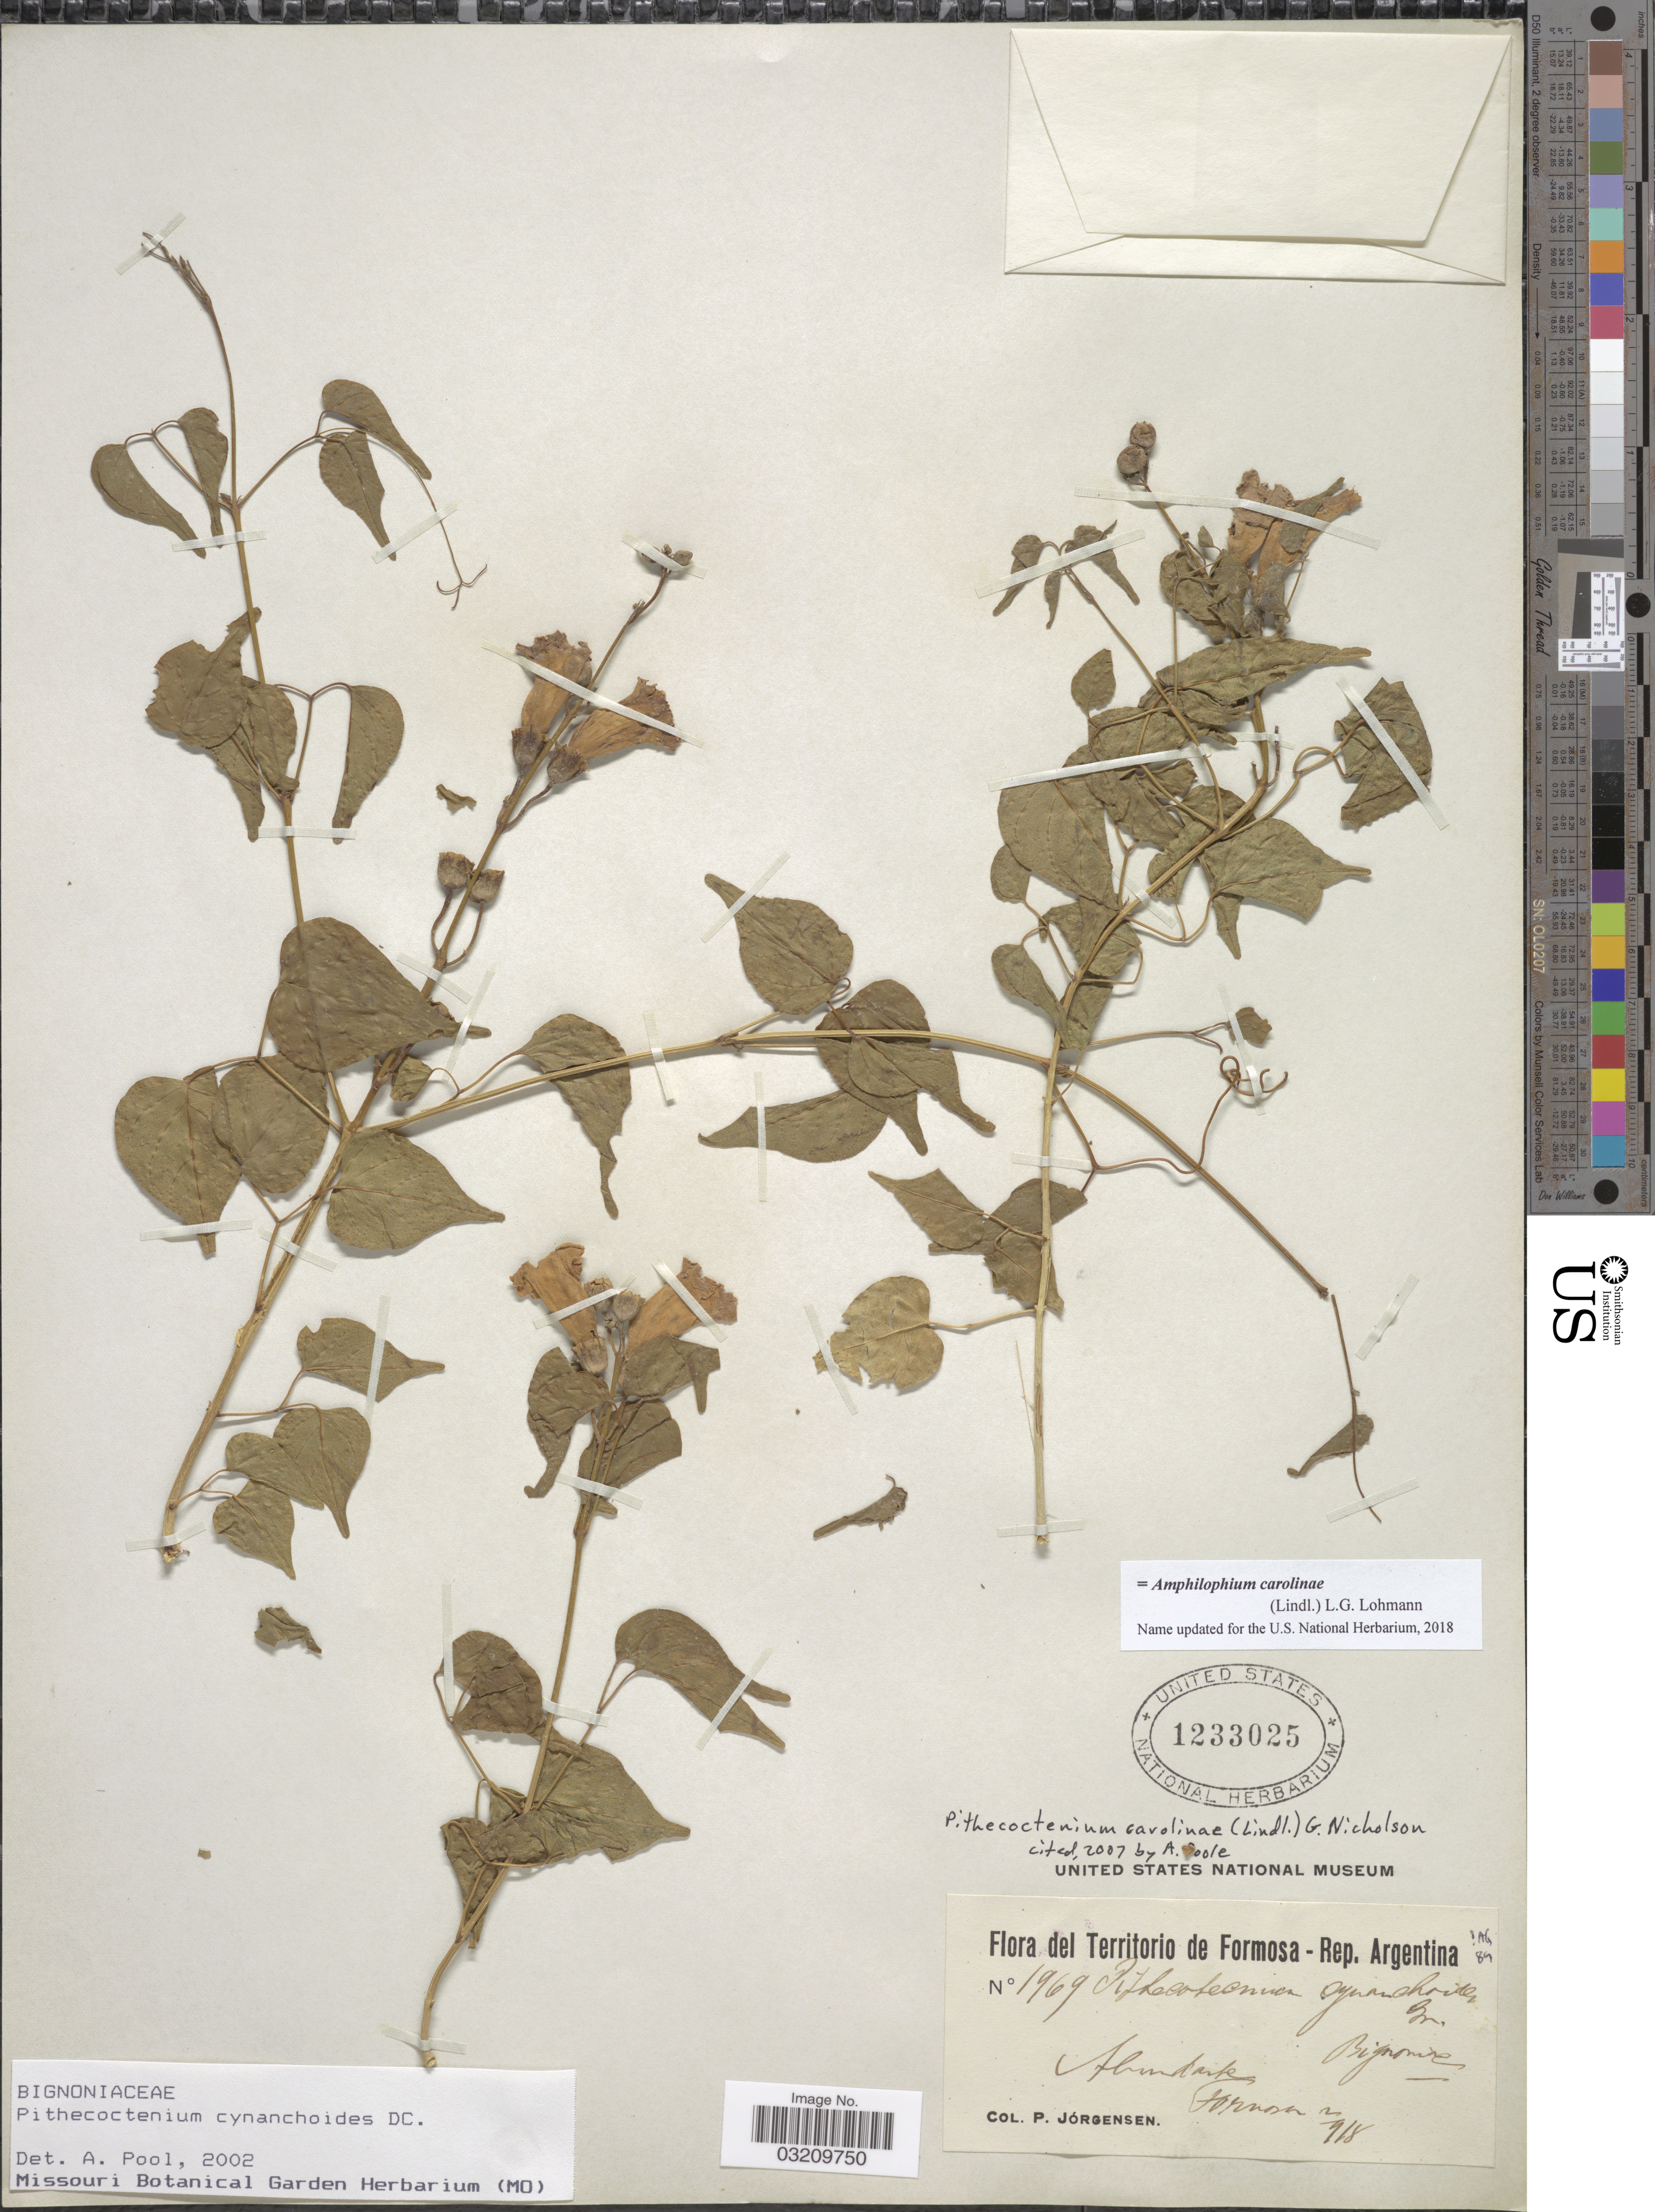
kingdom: Plantae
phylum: Tracheophyta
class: Magnoliopsida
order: Lamiales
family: Bignoniaceae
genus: Amphilophium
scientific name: Amphilophium carolinae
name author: (Lindl.) L.G. Lohmann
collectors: P. Jörgensen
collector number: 1969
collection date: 1918-02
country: Argentina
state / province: Formosa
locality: Territorio de Formosa.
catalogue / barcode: US 1233025